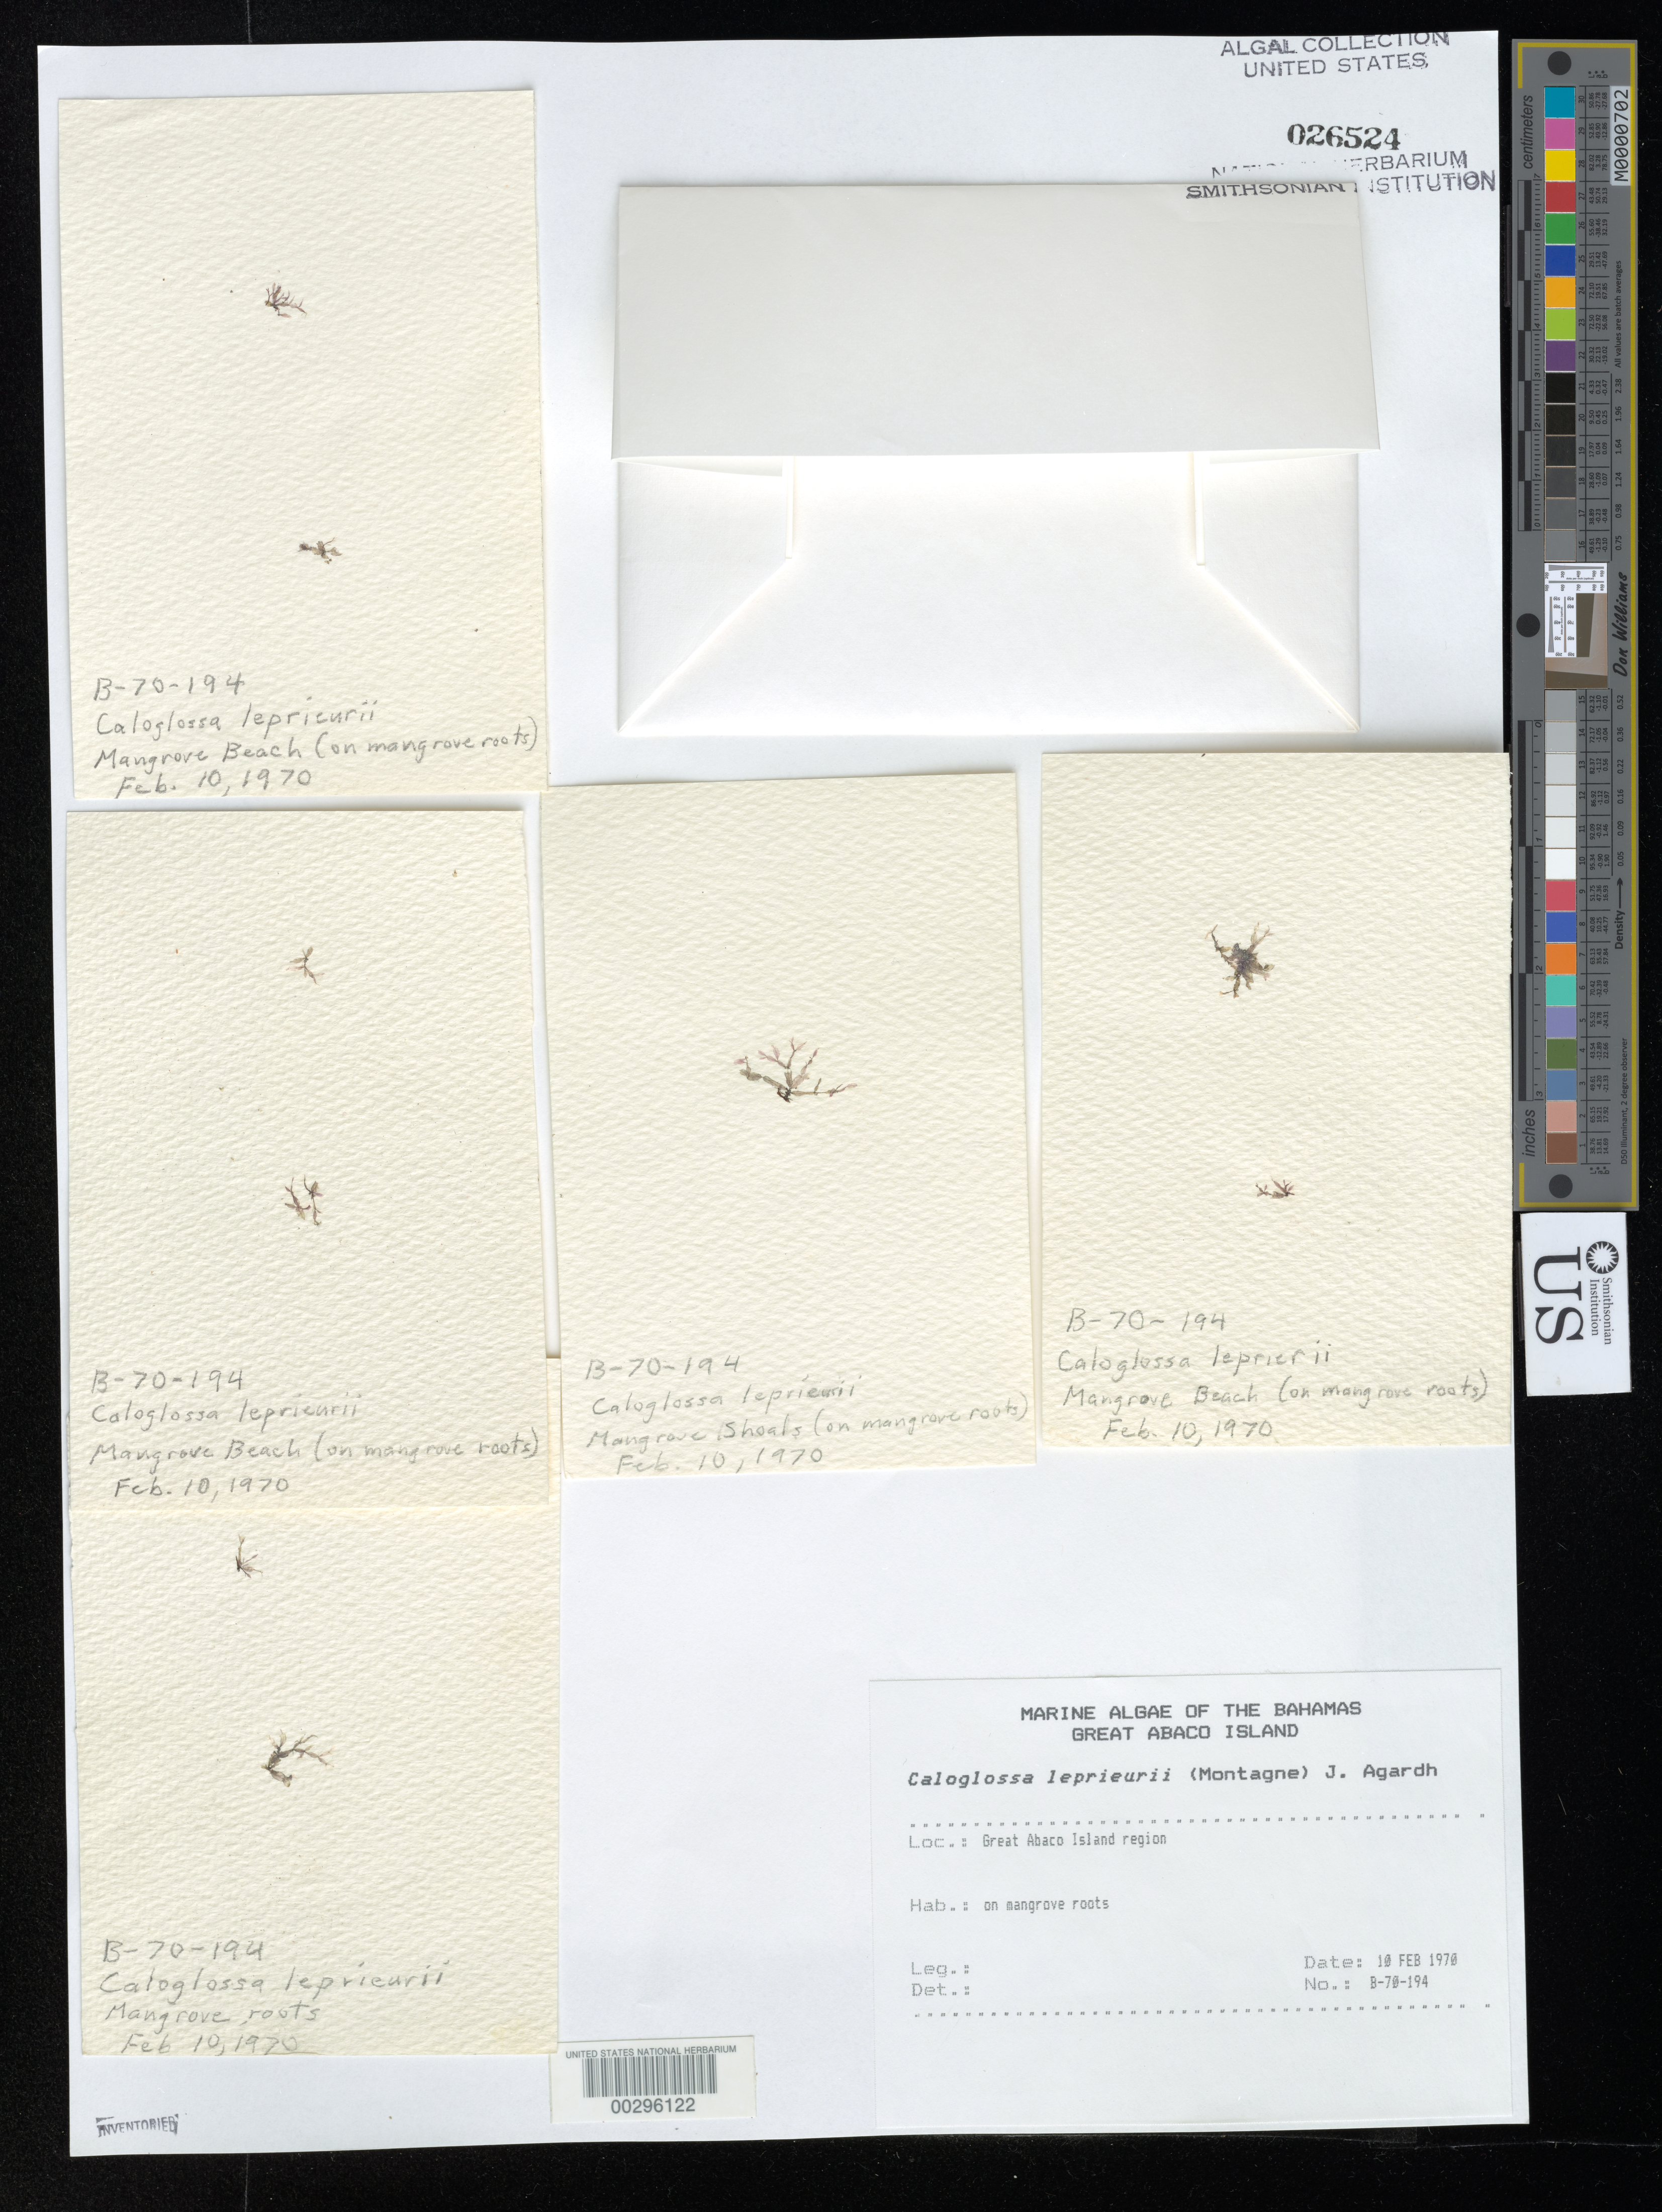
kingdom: Plantae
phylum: Rhodophyta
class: Florideophyceae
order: Ceramiales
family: Delesseriaceae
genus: Caloglossa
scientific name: Caloglossa leprieurii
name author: (Mont.) G. Martens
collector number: B-70-194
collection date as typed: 10 Feb 1970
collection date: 1970-02-10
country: Bahamas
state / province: Abaco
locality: Great abaco island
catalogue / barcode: US 26524